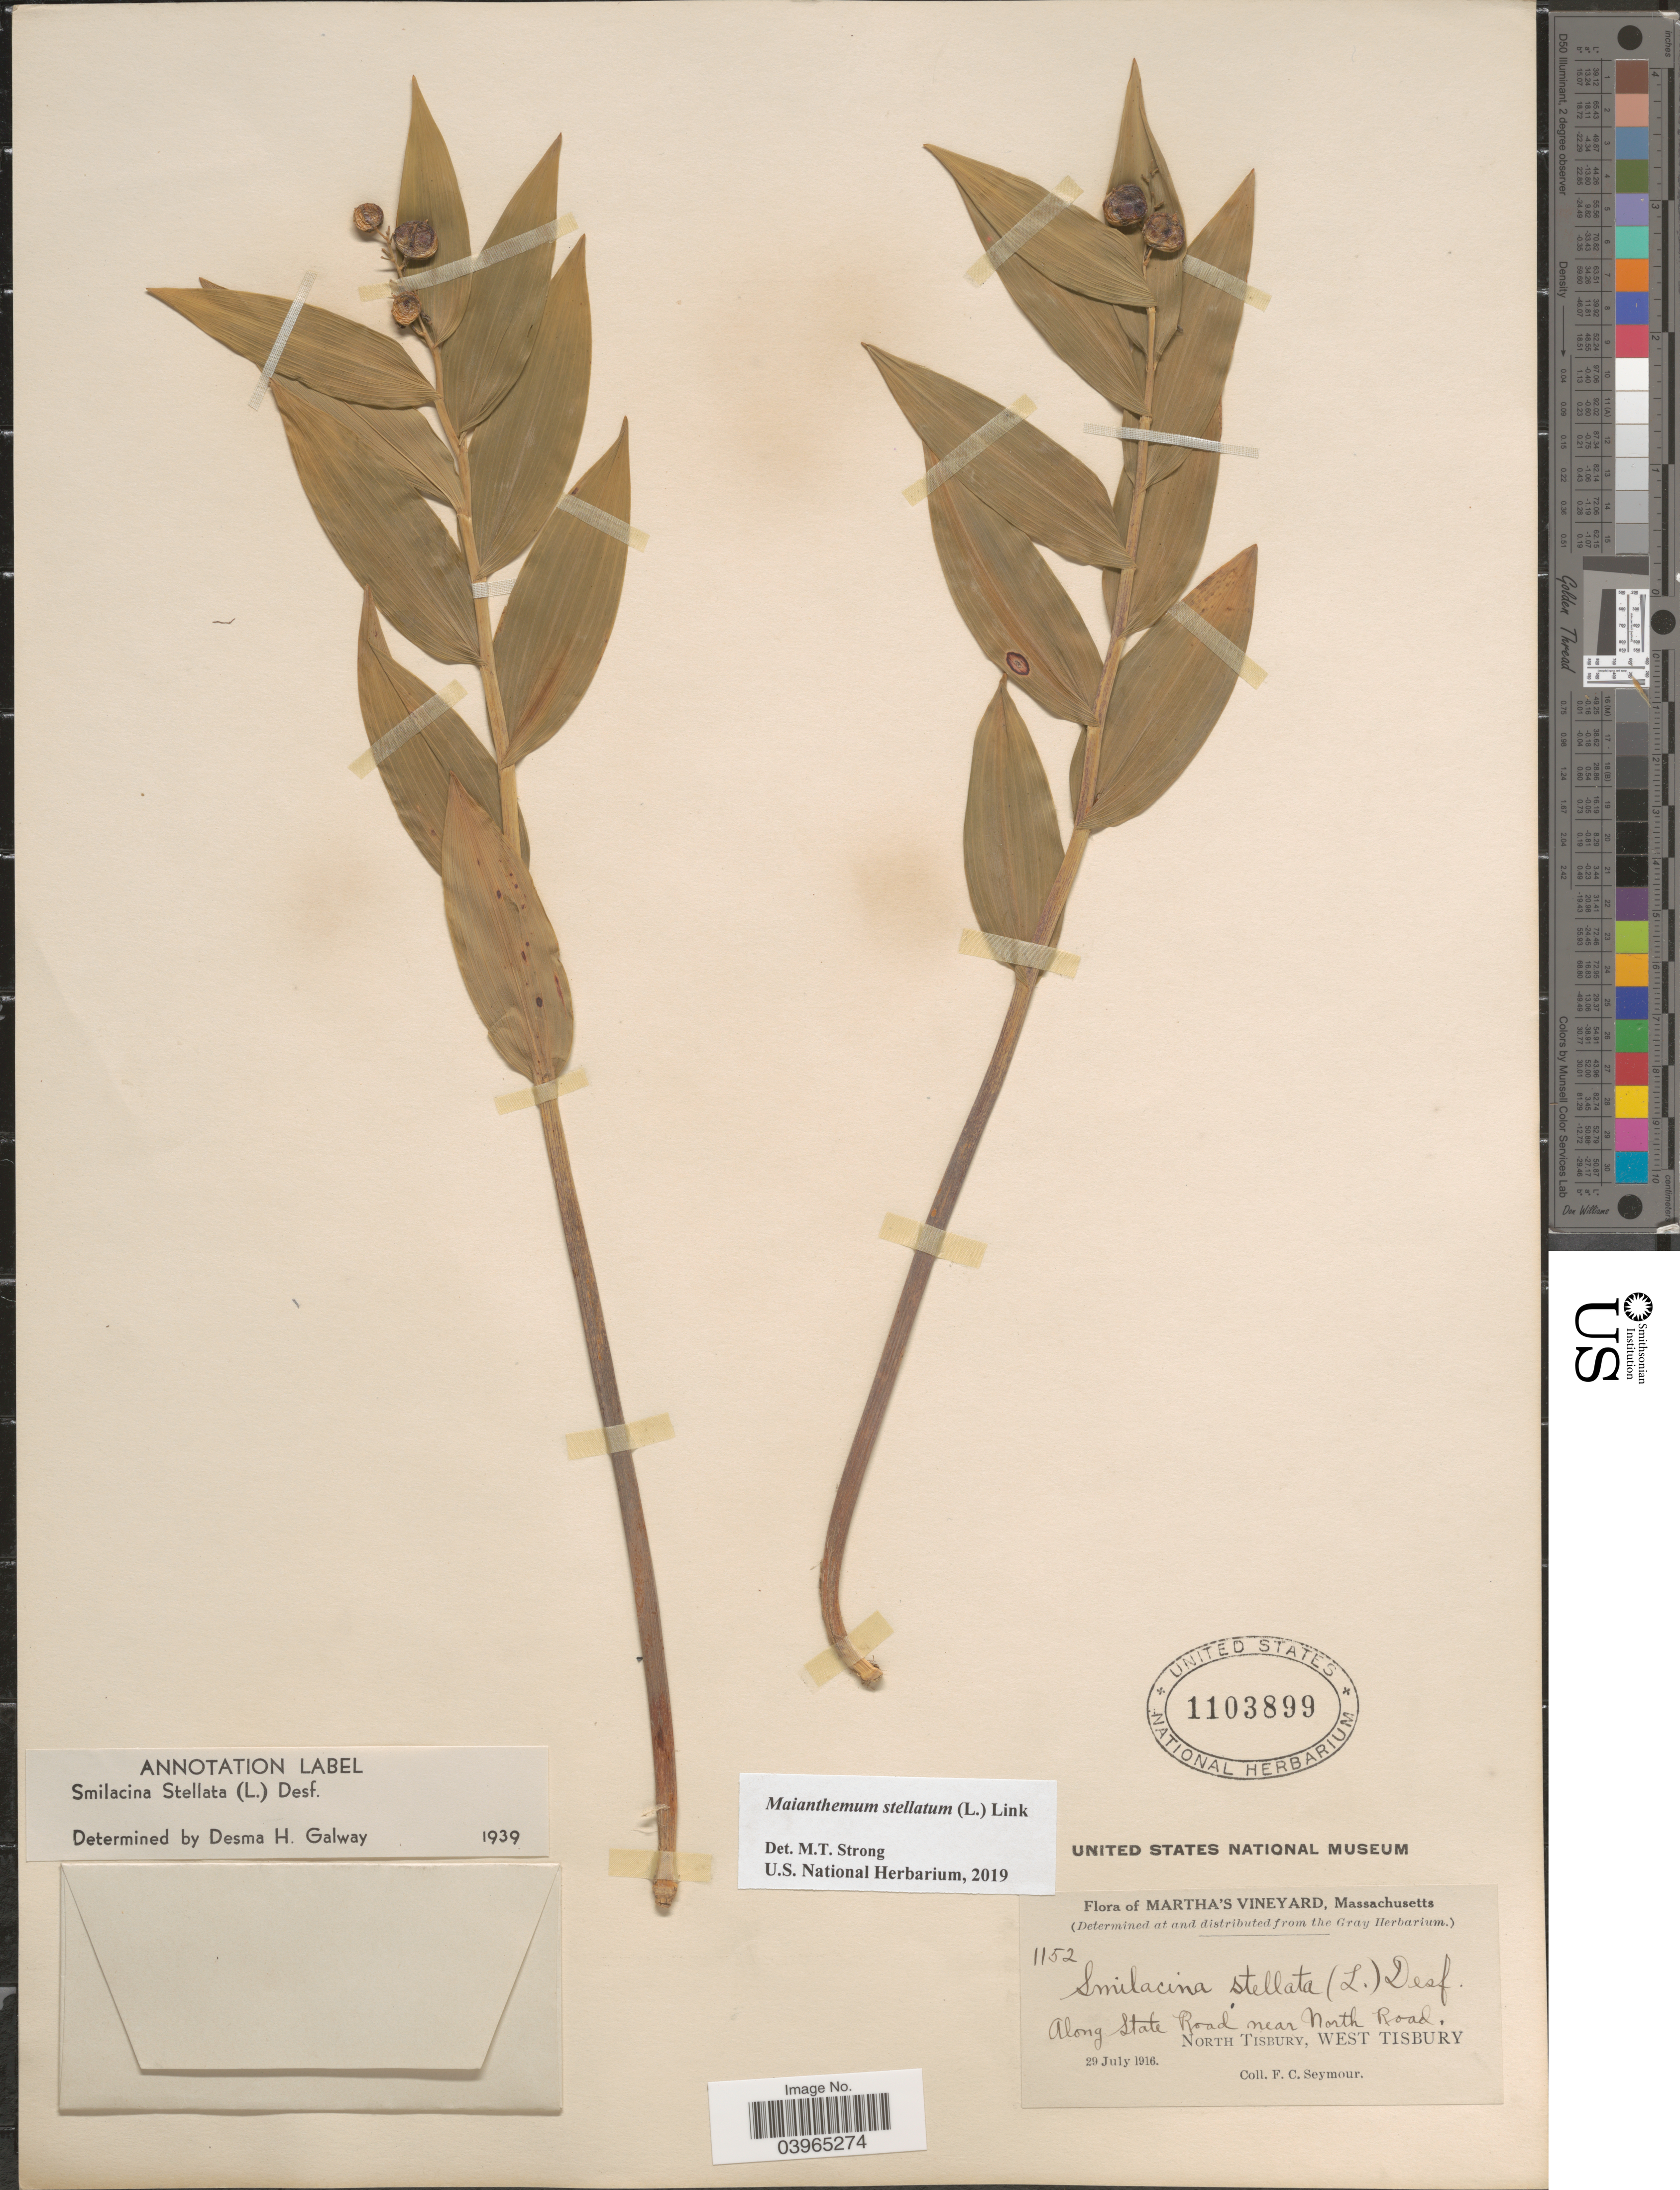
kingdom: Plantae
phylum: Tracheophyta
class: Liliopsida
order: Asparagales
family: Asparagaceae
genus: Maianthemum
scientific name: Maianthemum stellatum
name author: (L.) Link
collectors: F. C. Seymour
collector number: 1152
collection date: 1916-07-29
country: United States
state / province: Massachusetts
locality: Martha's Vineyard. Along State Road near North Road, North Tisbury, West Tisbury.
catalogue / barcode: US 1103899